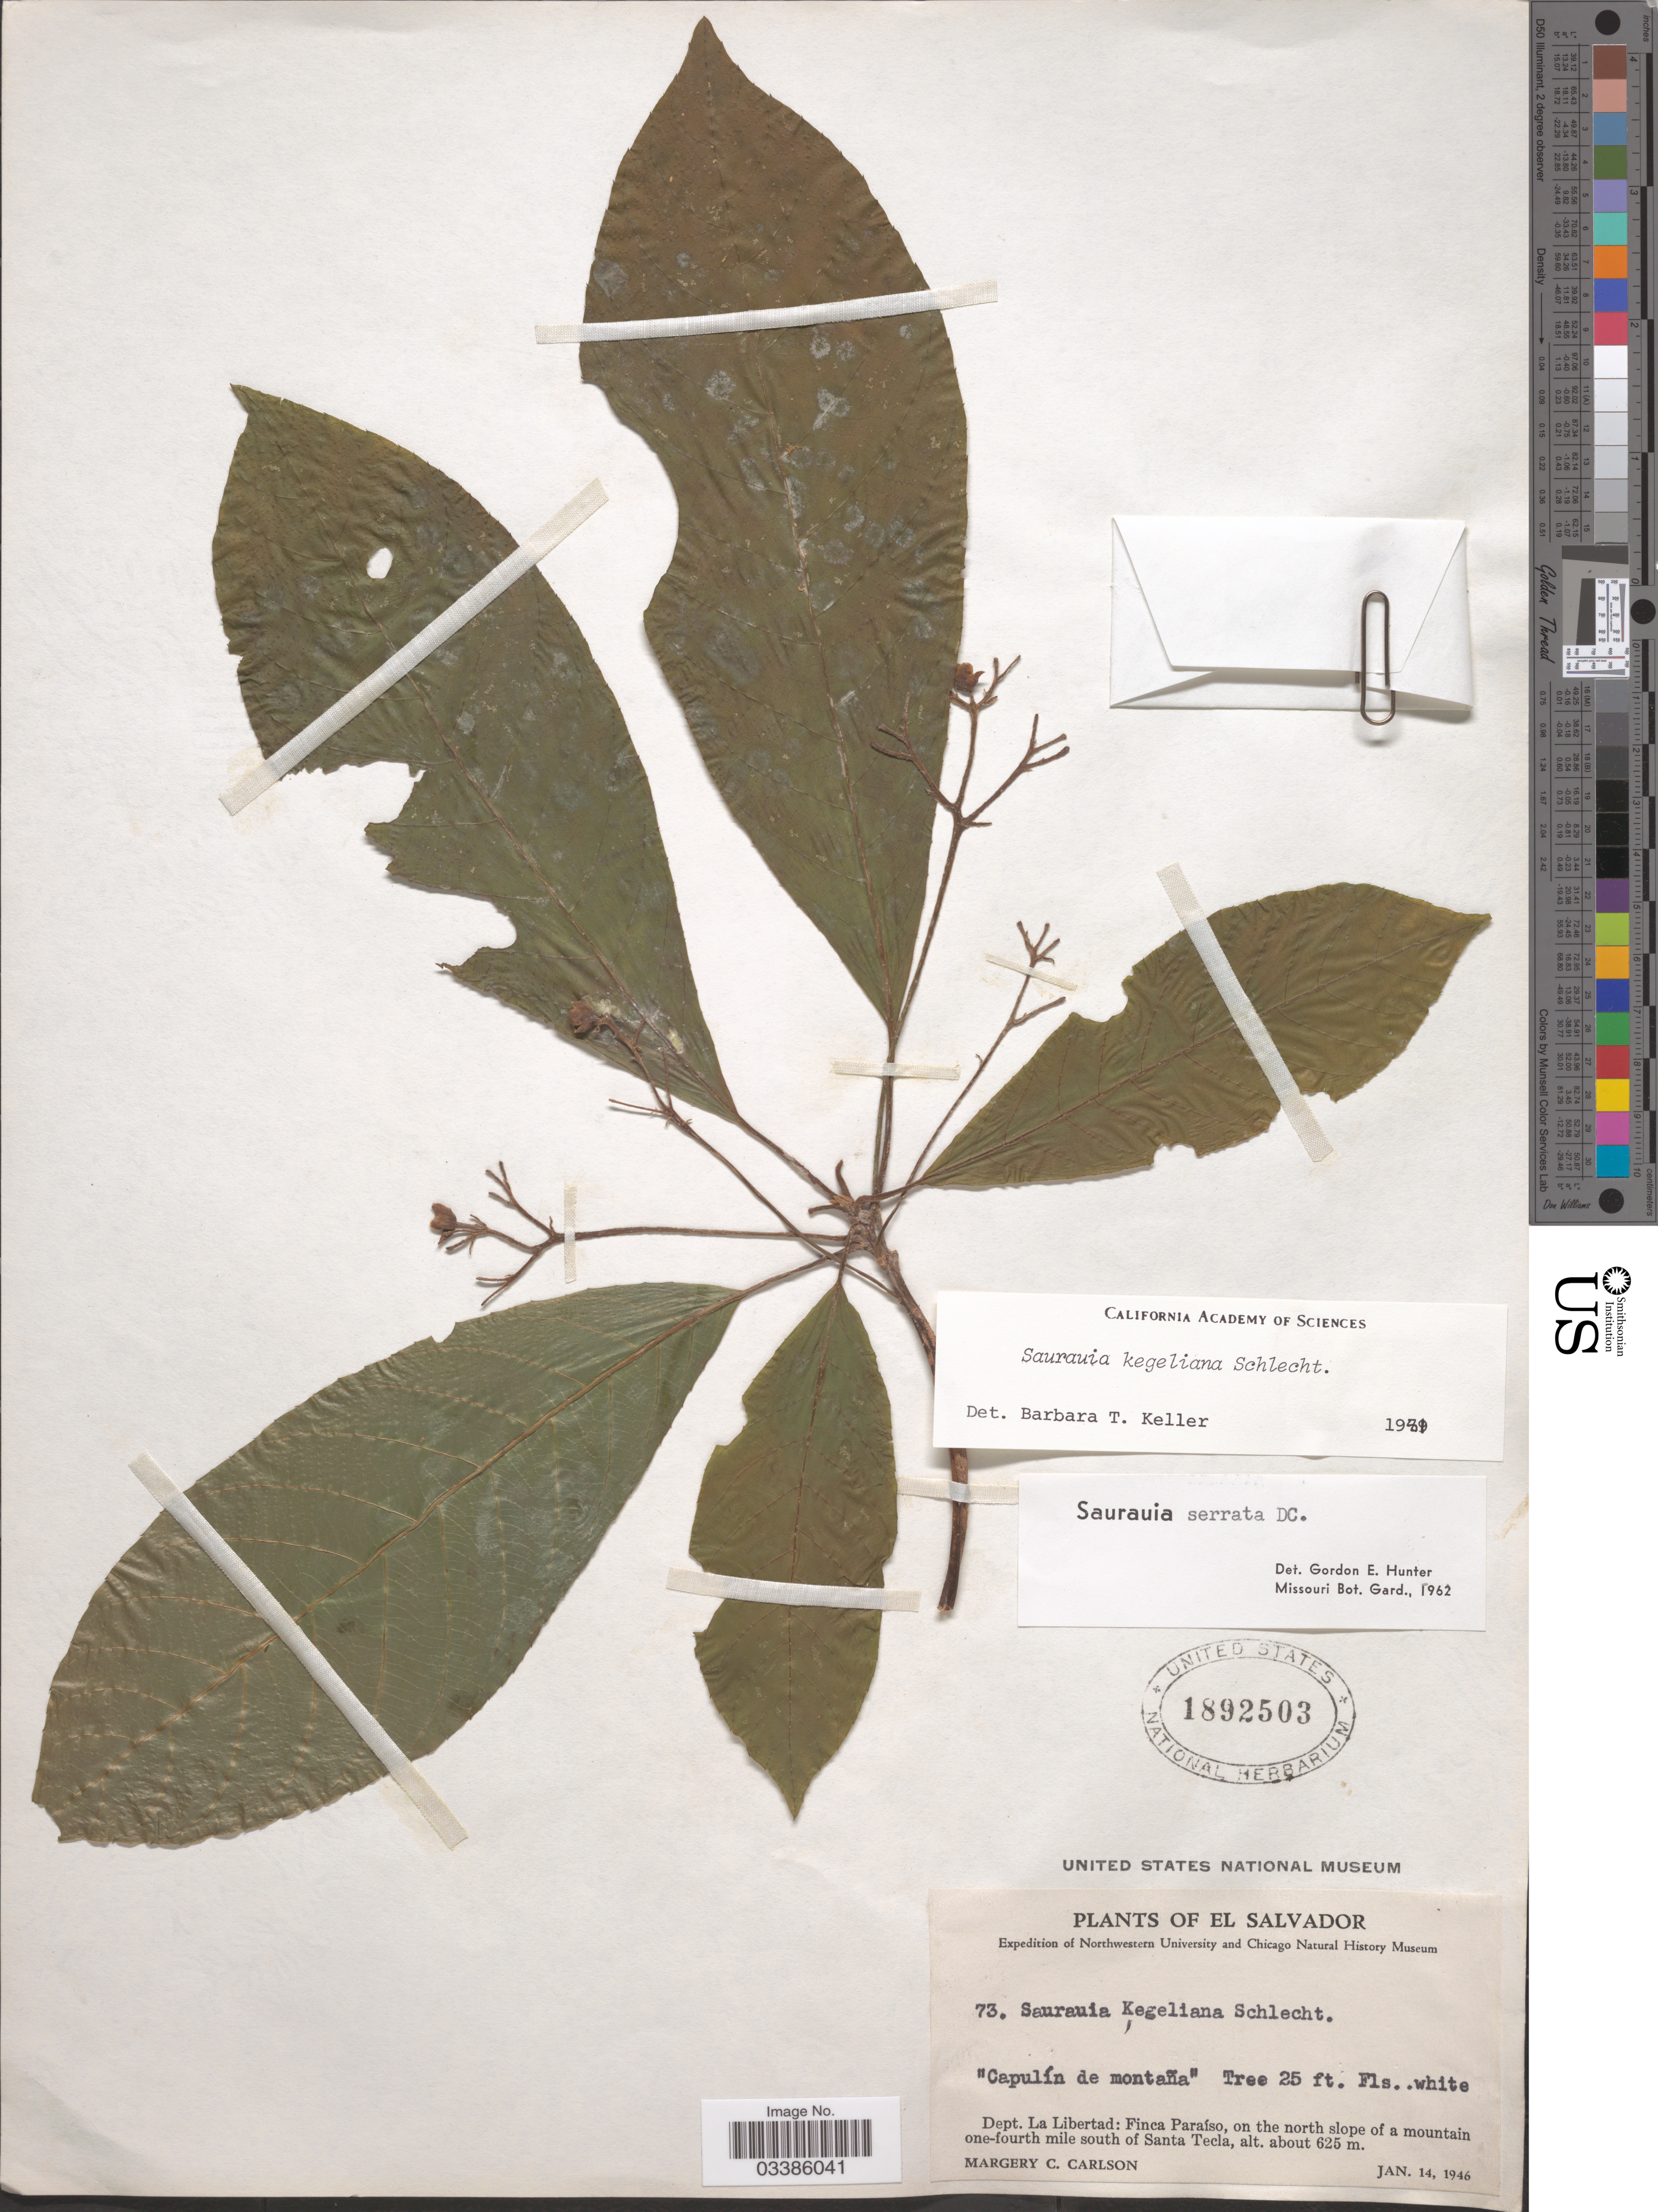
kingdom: Plantae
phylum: Tracheophyta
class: Magnoliopsida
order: Ericales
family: Actinidiaceae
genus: Saurauia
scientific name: Saurauia kegeliana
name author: Schltdl.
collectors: M. C. Carlson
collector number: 73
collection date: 1946-01-14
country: El Salvador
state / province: La Libertad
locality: Dept. La Libertad: Finca Paraíso, on the north slope of a mountain one-fourth mile south of Santa Tecla.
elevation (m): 625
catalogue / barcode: US 1892503